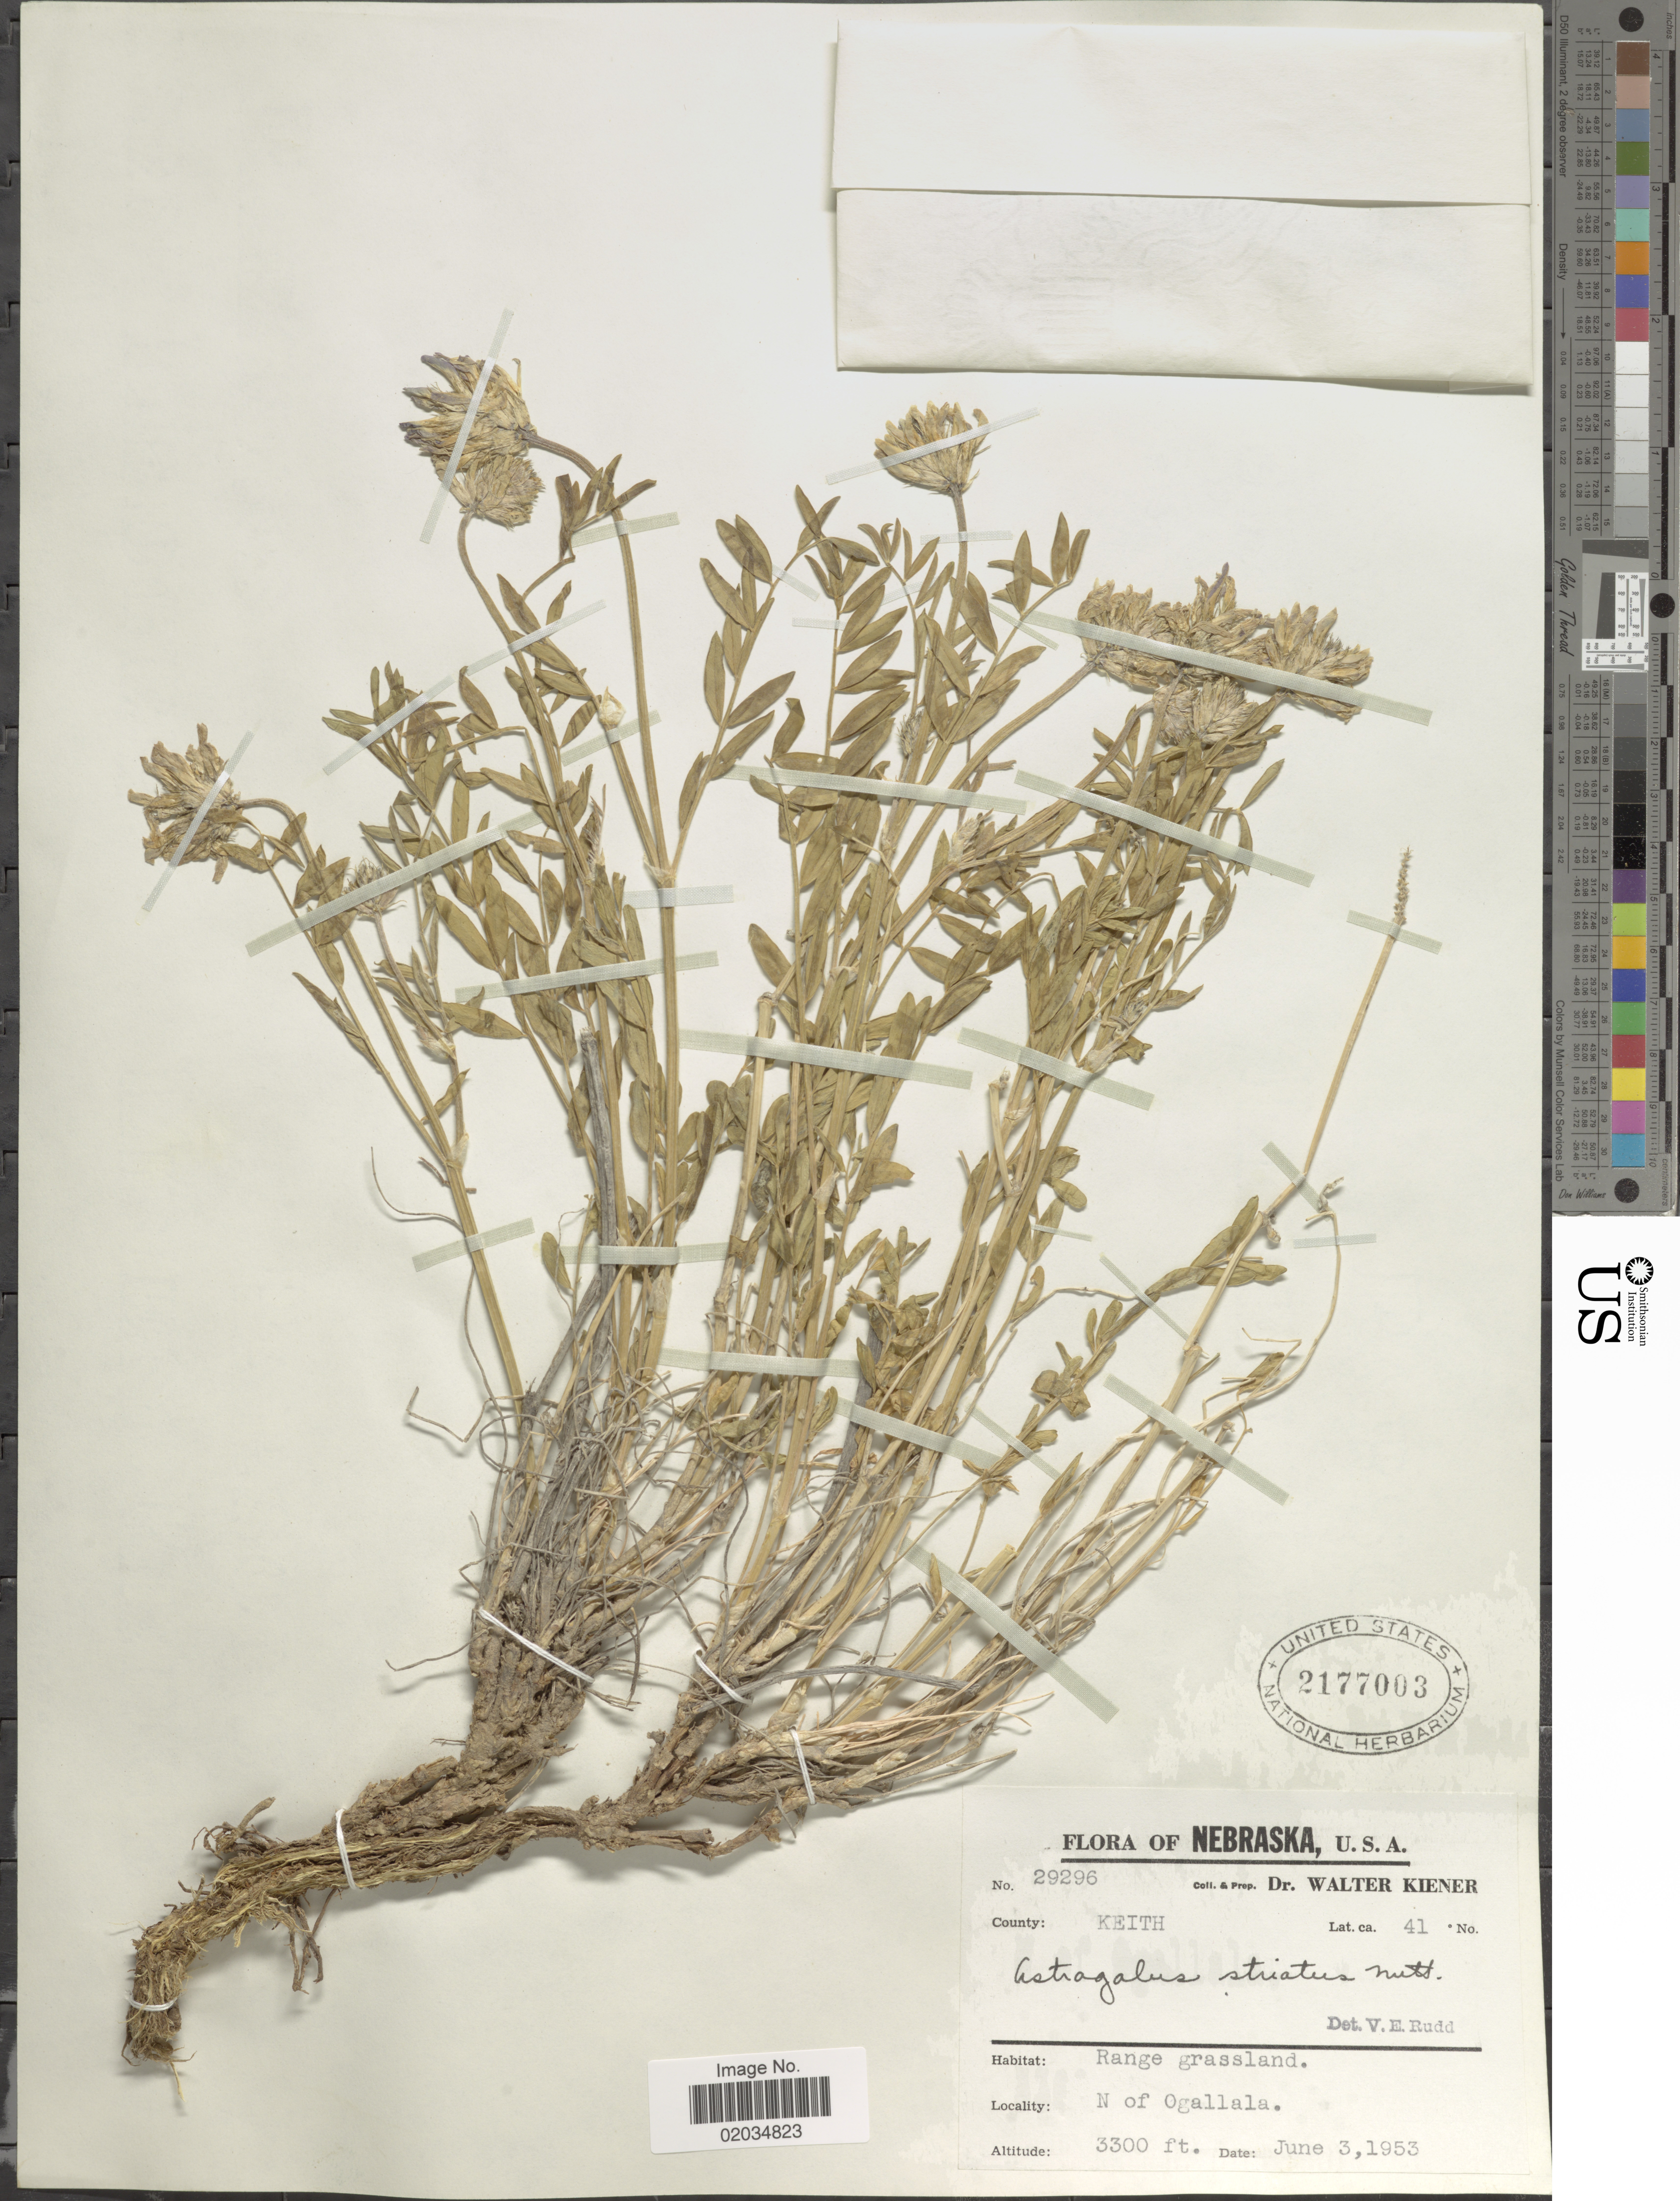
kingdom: Plantae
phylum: Tracheophyta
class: Magnoliopsida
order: Fabales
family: Fabaceae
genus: Astragalus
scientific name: Astragalus striatus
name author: Nutt.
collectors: W. Kiener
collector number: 29296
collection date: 1953-06-03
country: United States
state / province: Nebraska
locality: County: Keith. N of Ogallala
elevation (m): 1006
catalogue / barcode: US 2177003